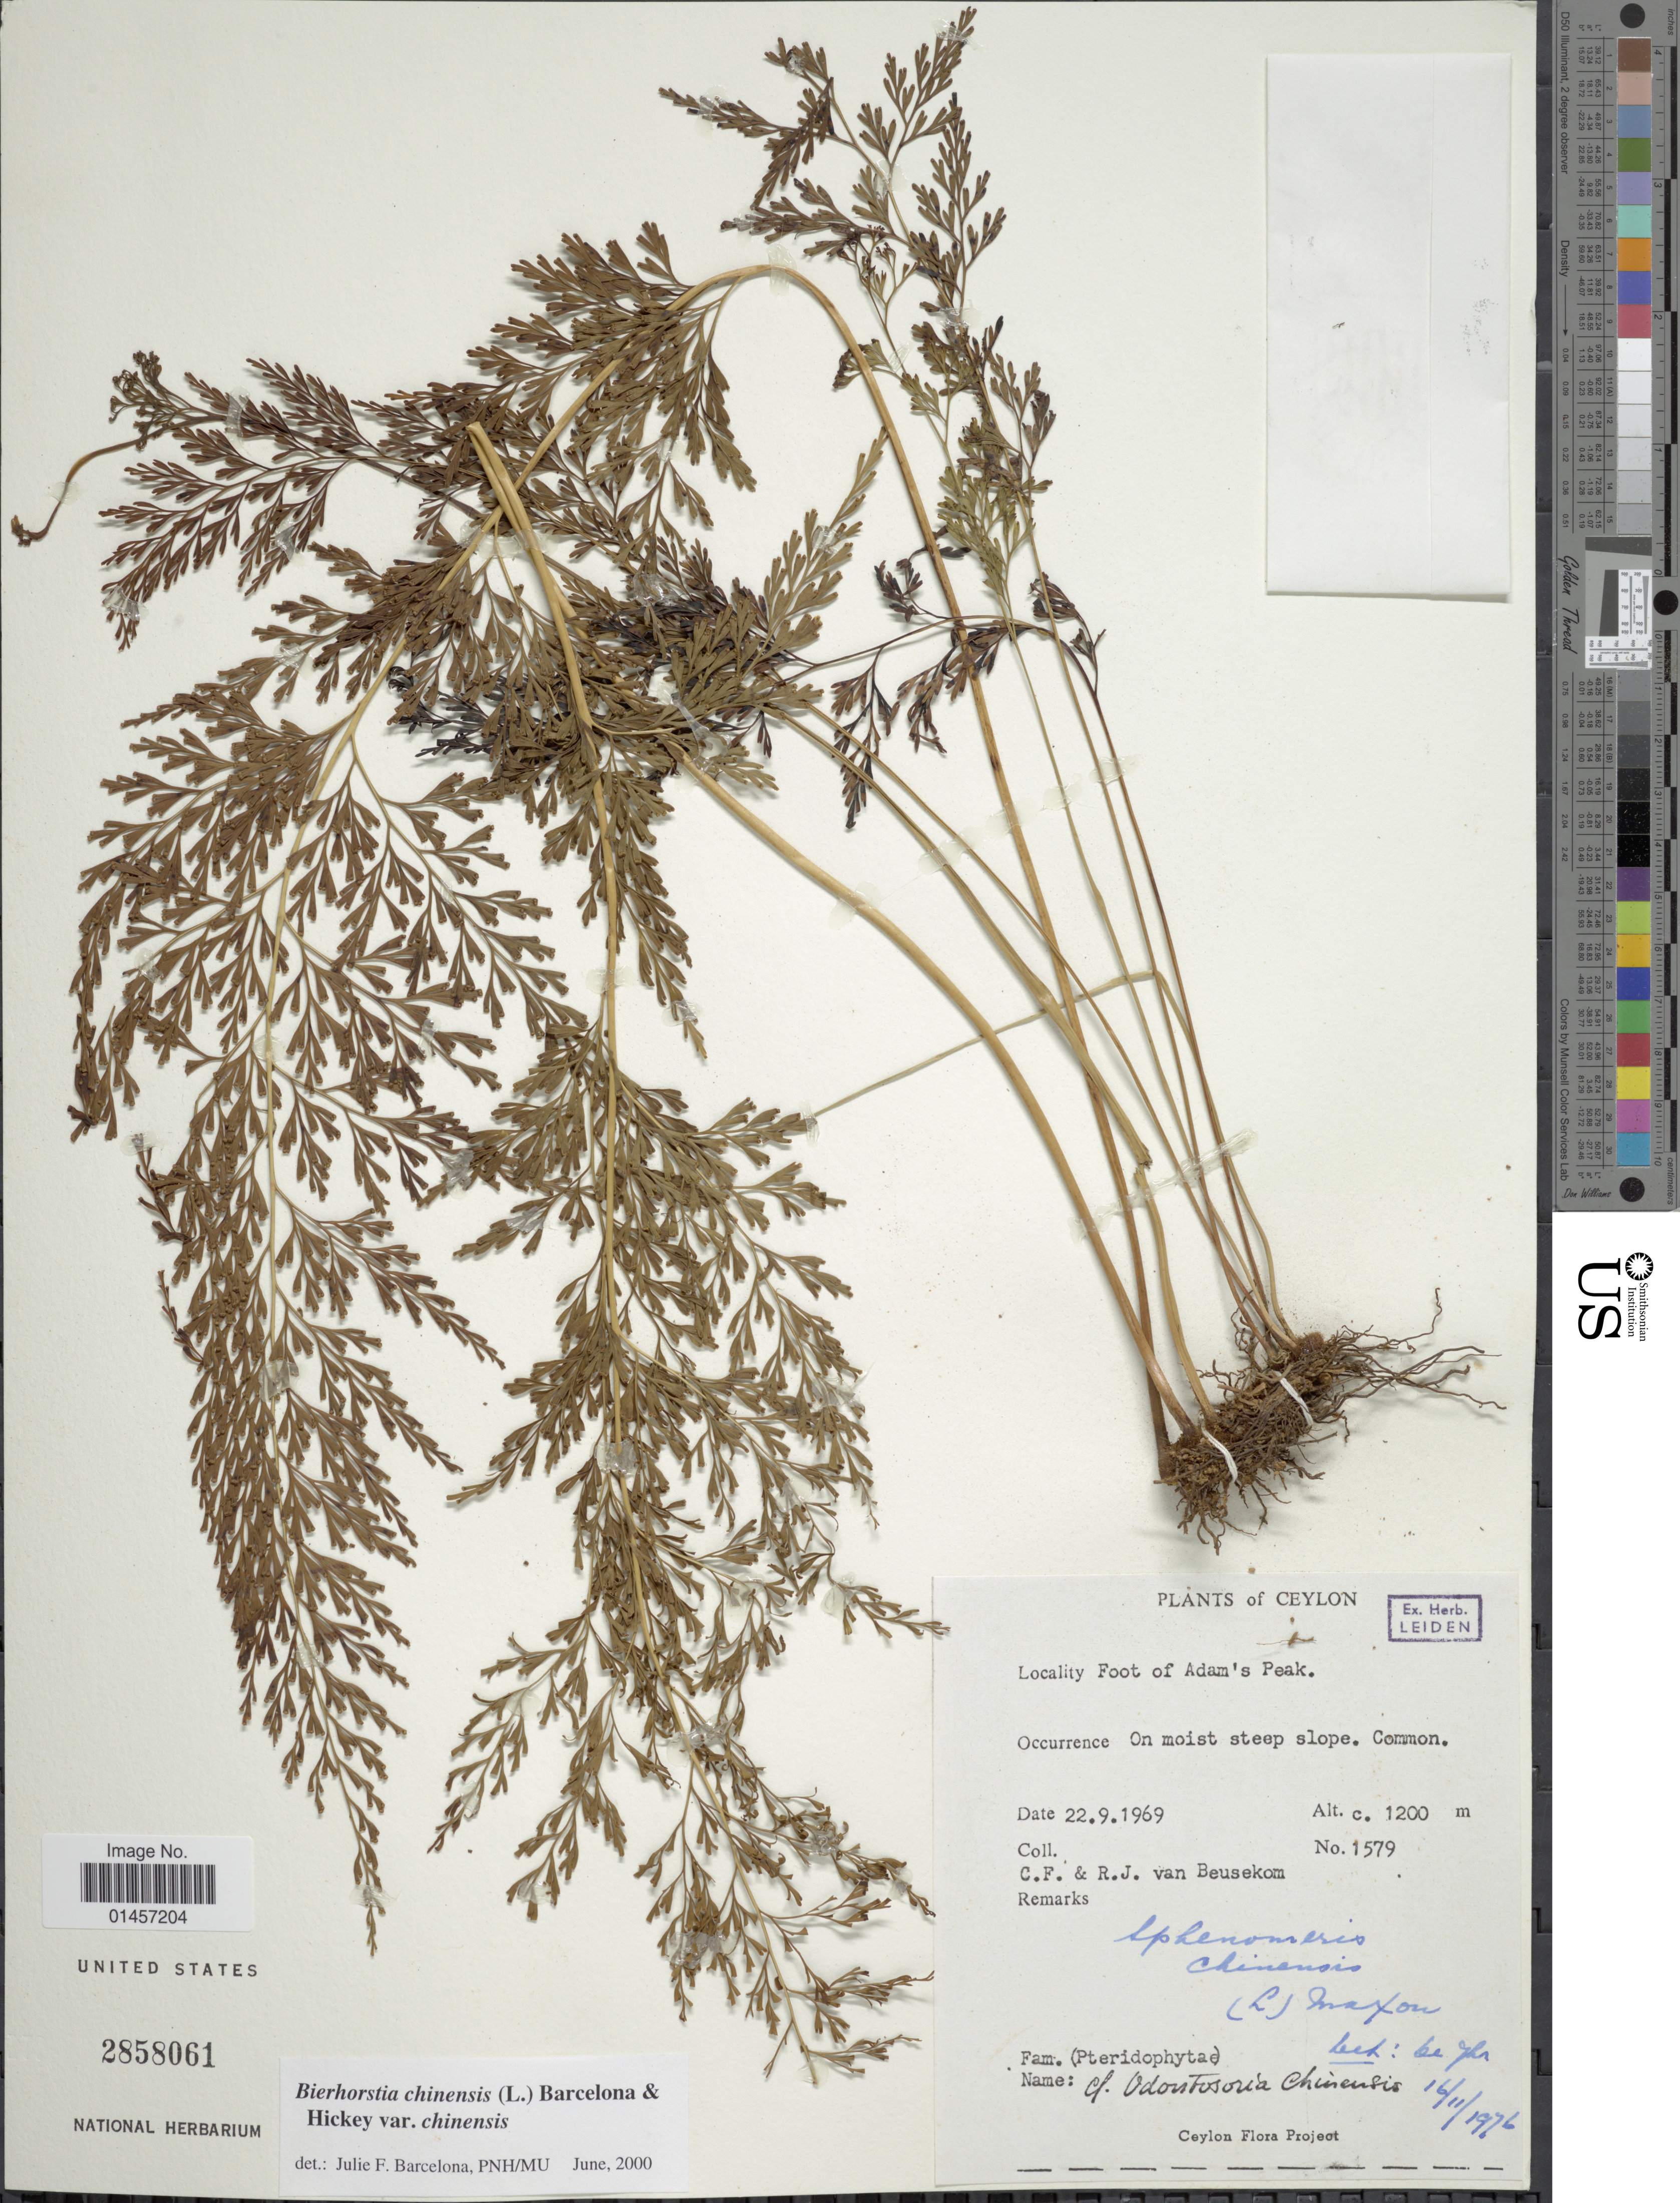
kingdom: Plantae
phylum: Tracheophyta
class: Polypodiopsida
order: Polypodiales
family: Lindsaeaceae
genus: Sphenomeris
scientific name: Sphenomeris chinensis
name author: (L.) Maxon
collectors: C. F. Beusekom & R. Van Beusekom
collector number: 1579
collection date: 1969-09-22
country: Sri Lanka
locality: Foot of Adam's Peak, on moist steep slope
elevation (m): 1200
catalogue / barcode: US 2858061